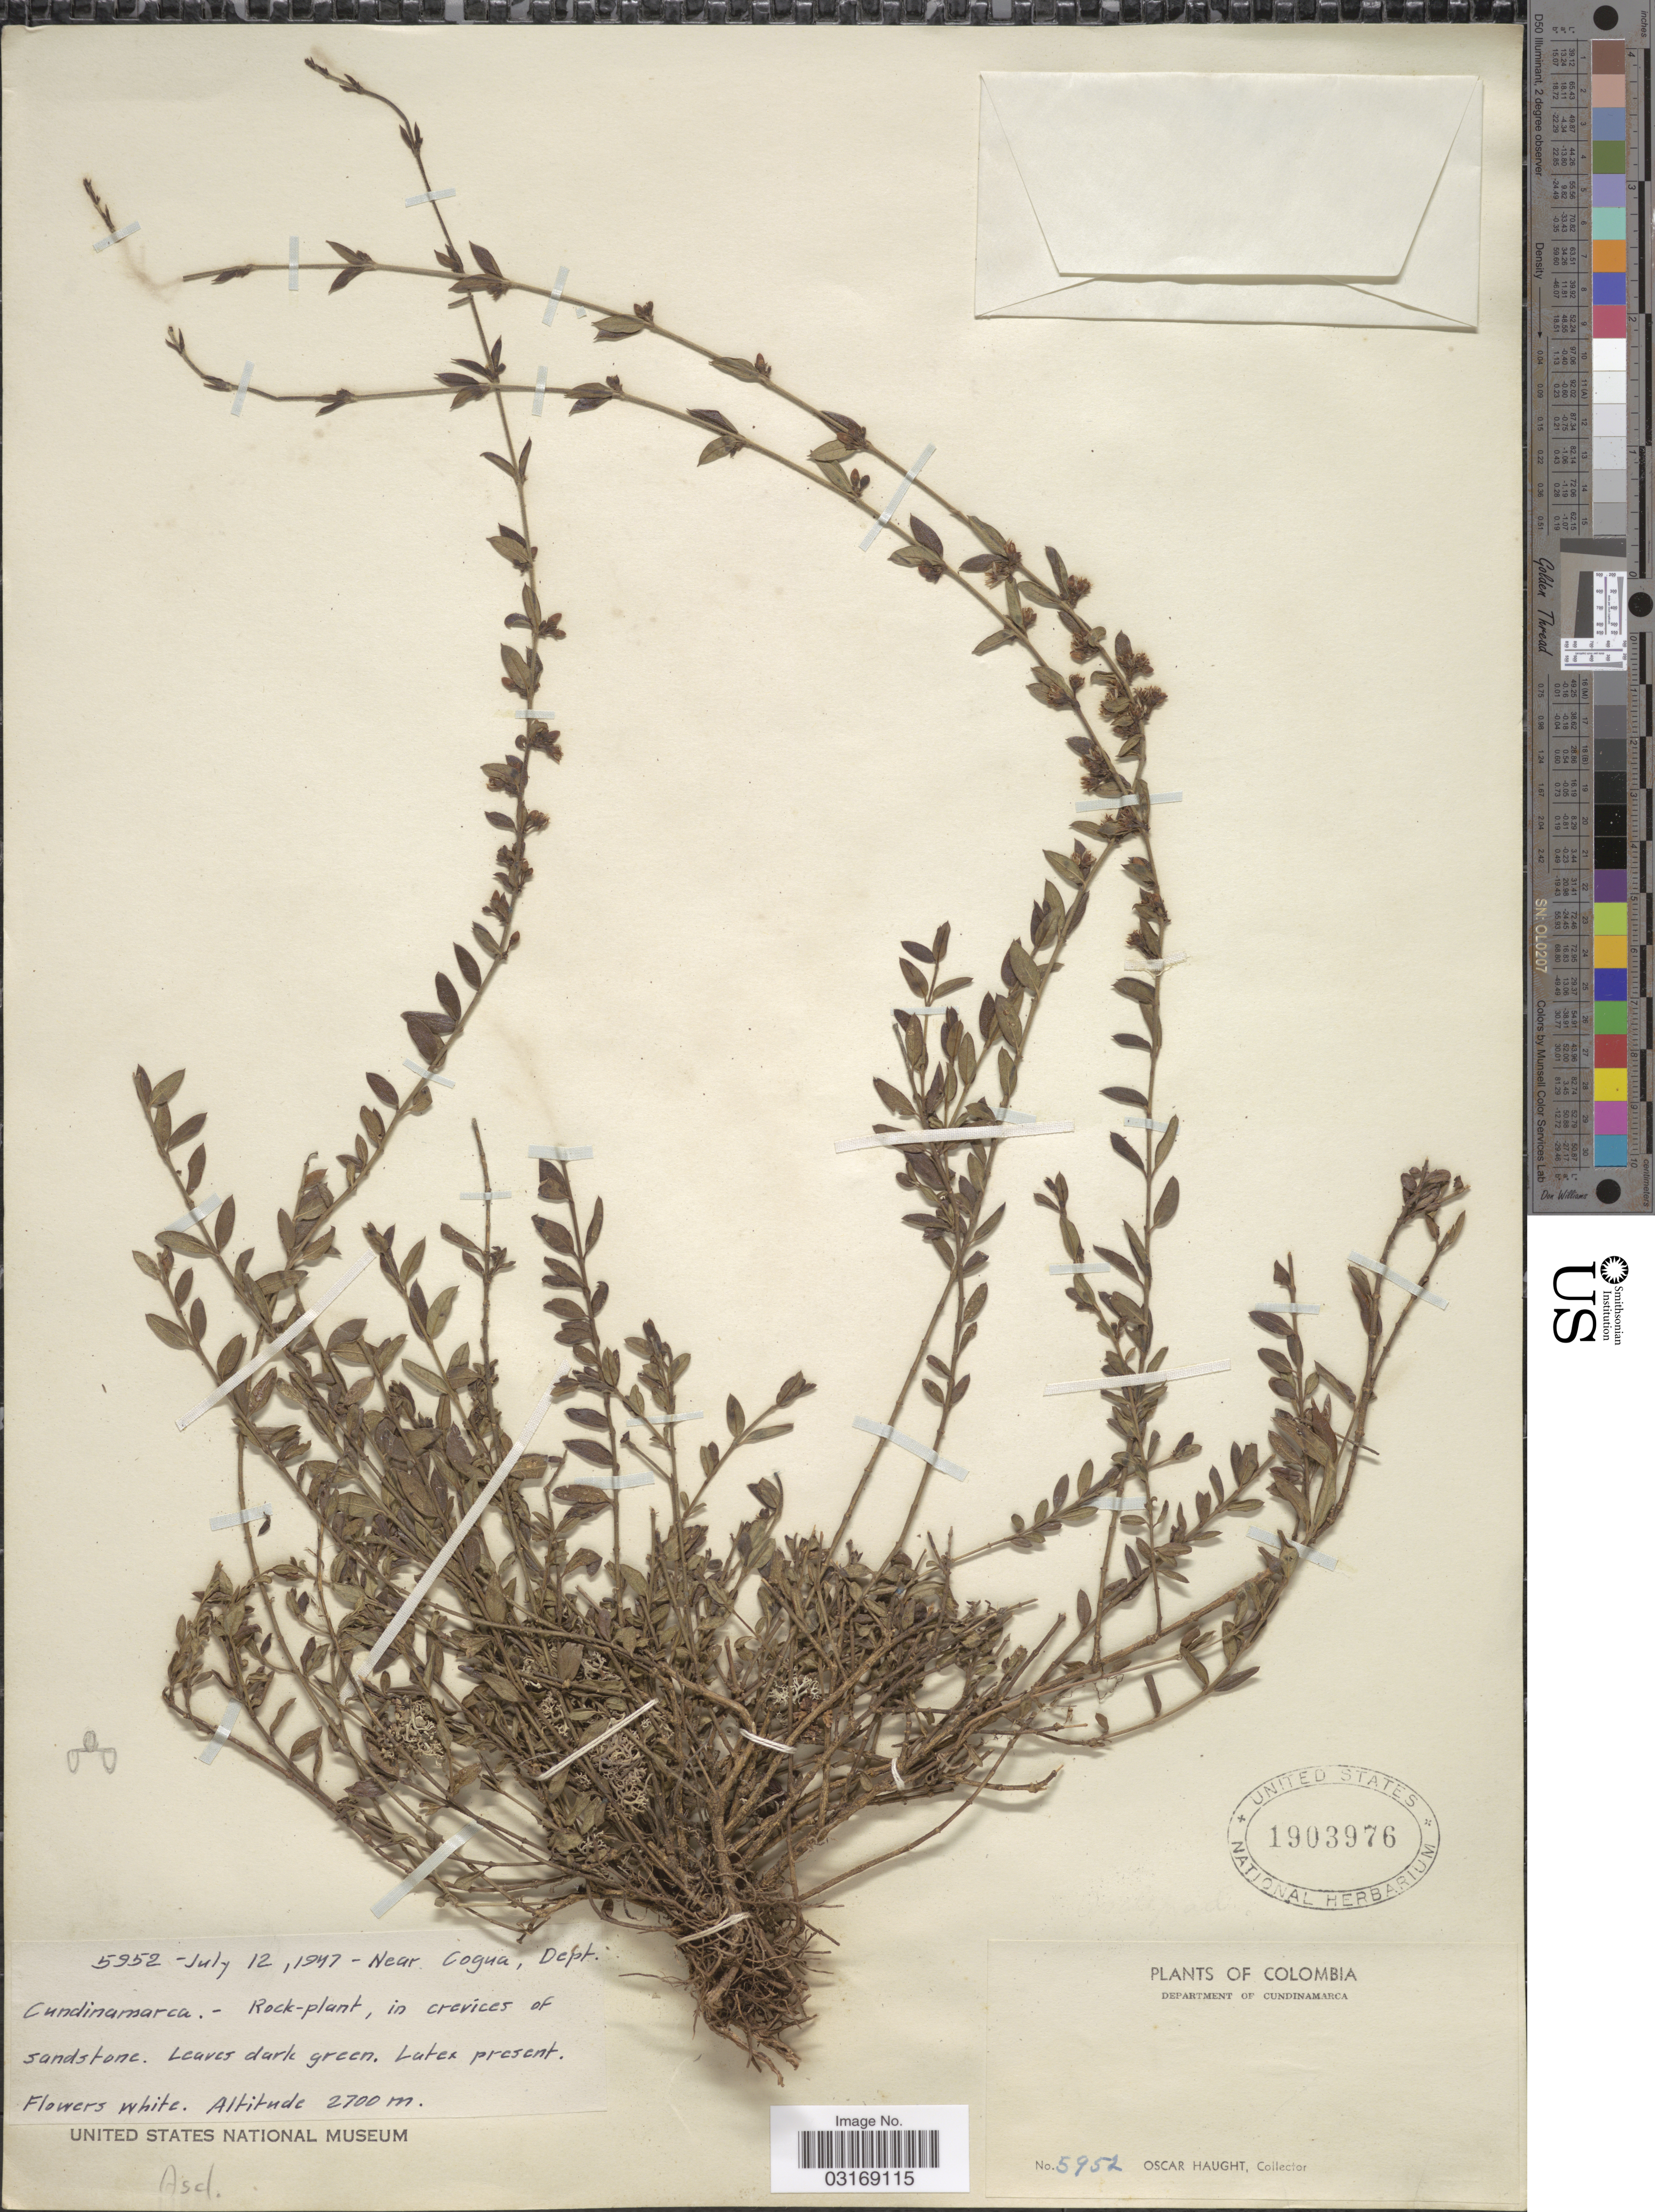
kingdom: Plantae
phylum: Tracheophyta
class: Magnoliopsida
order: Gentianales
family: Apocynaceae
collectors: O. L. Haught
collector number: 5952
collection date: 1947-07-12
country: Colombia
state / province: Cundinamarca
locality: Near Cogua, Dept. Cundinamarca.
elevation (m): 2700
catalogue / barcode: US 1903976